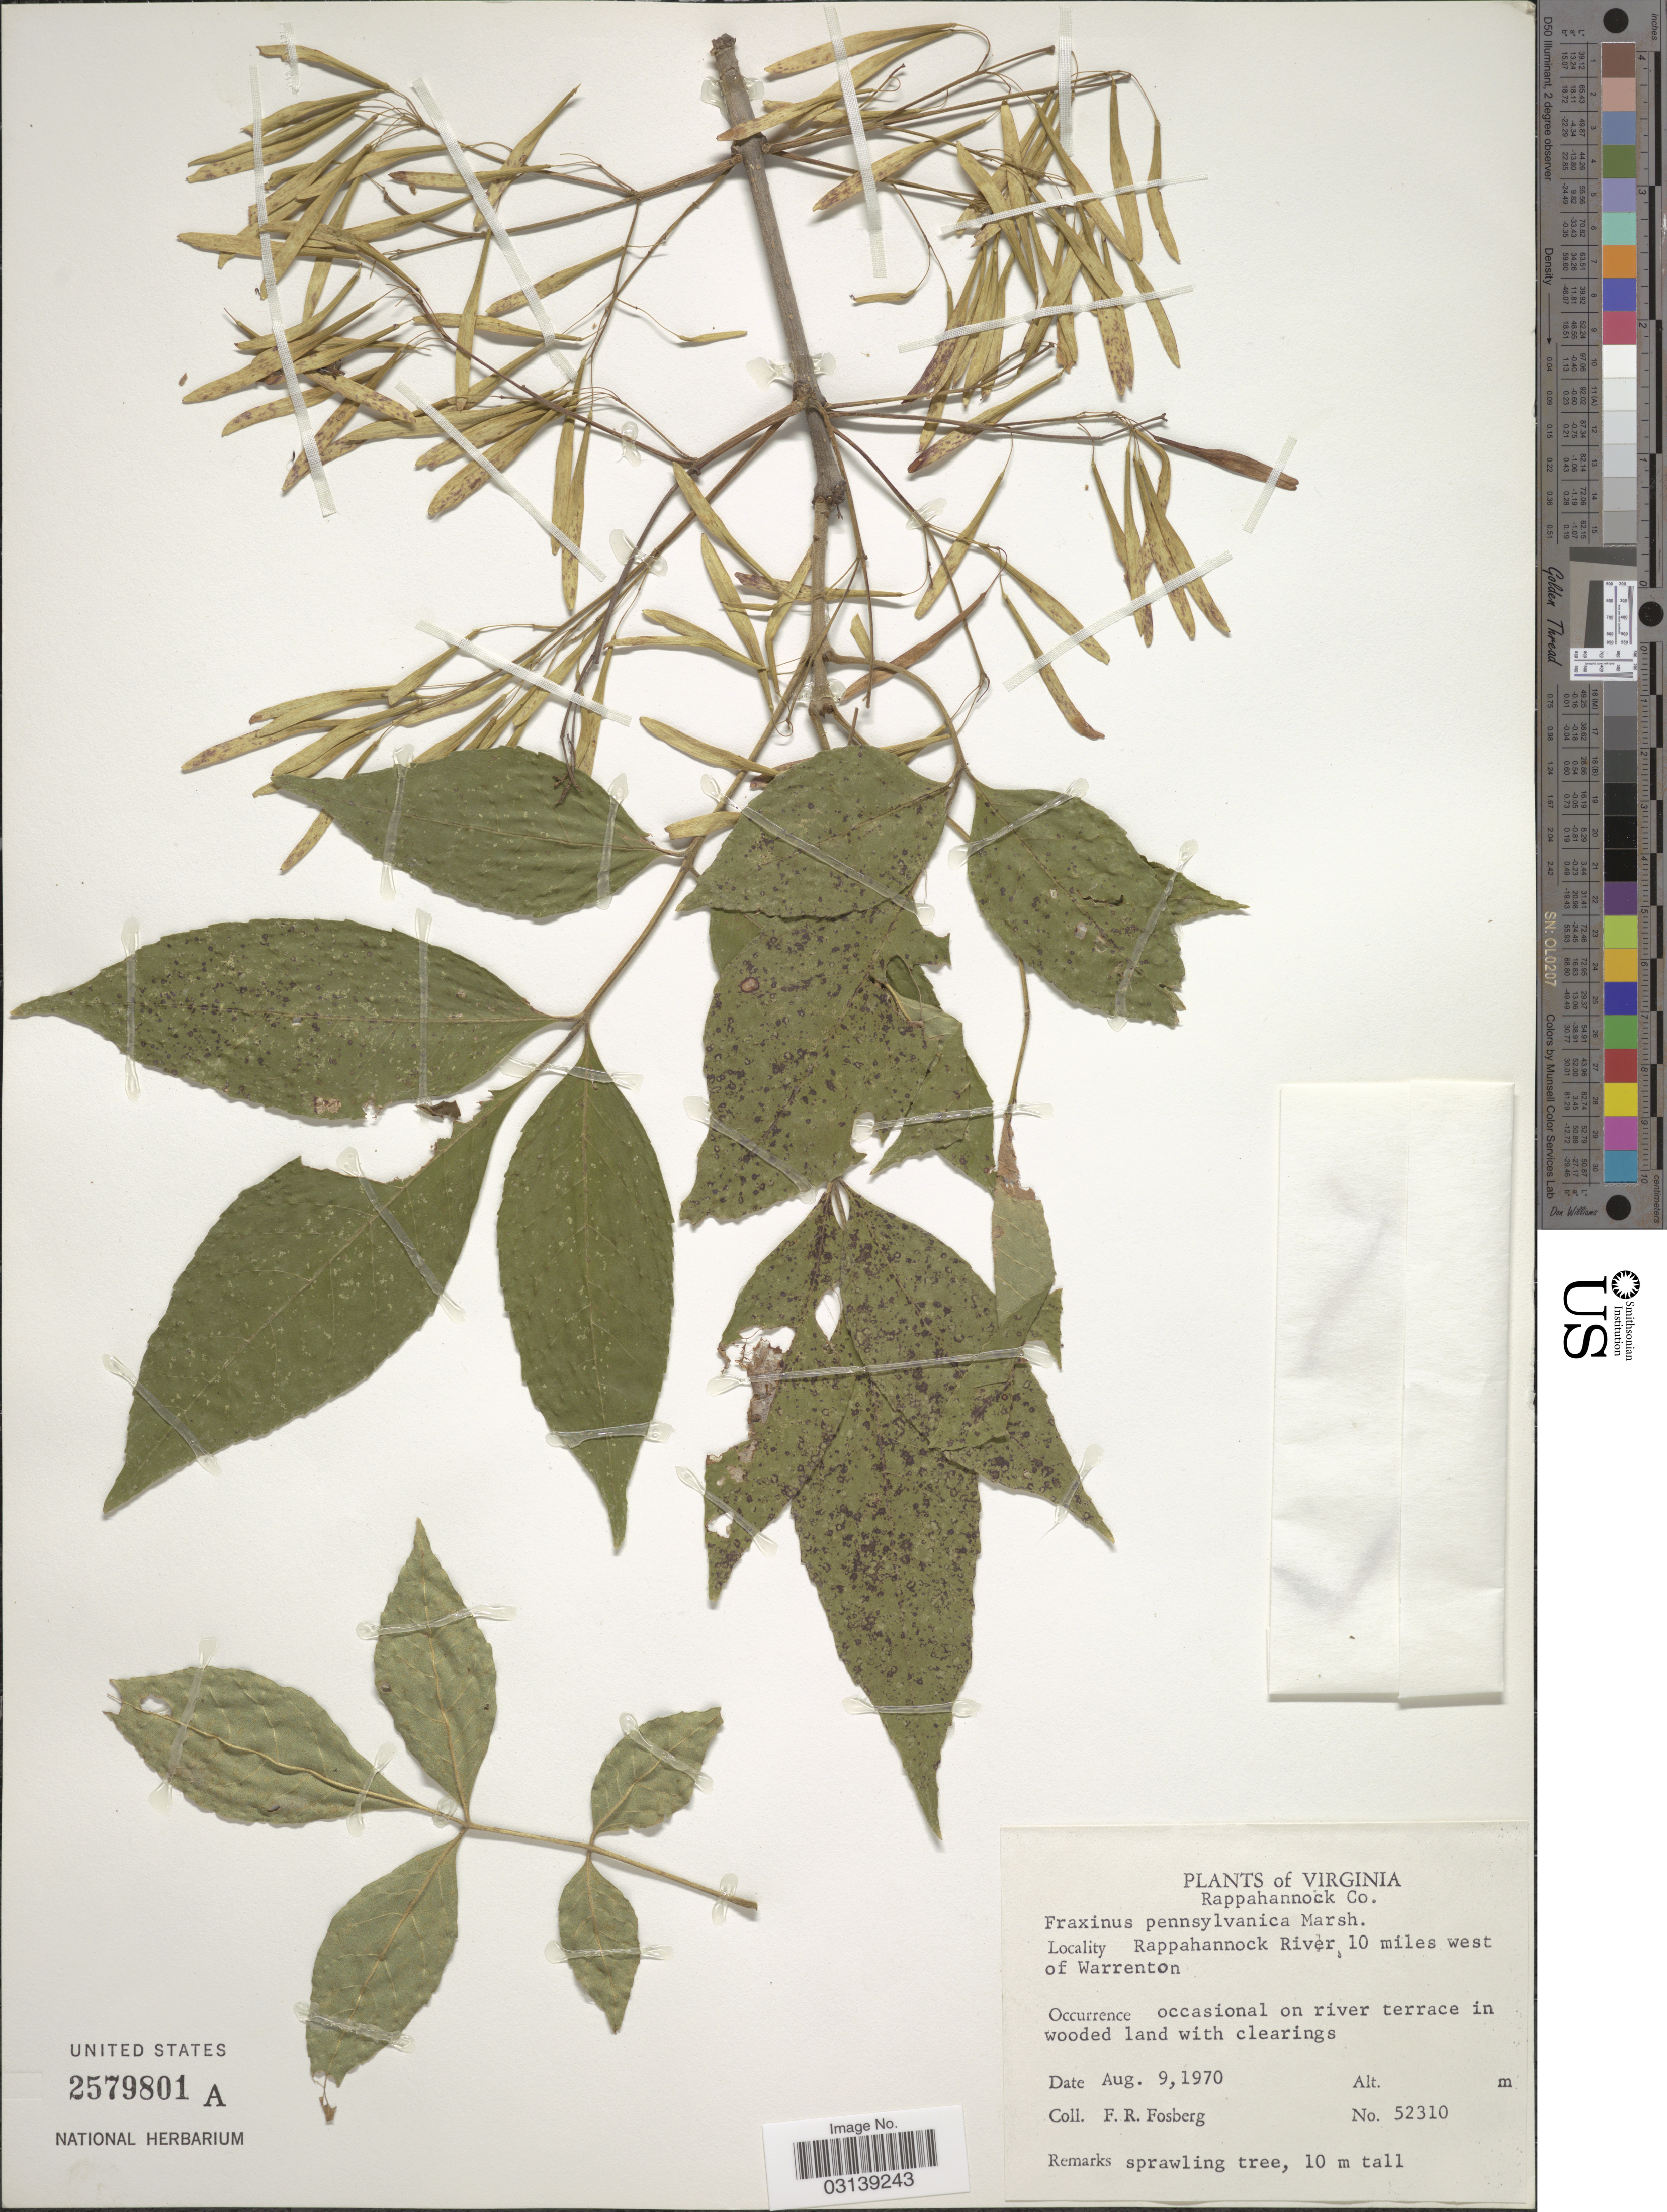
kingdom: Plantae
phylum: Tracheophyta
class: Magnoliopsida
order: Lamiales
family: Oleaceae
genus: Fraxinus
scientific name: Fraxinus pennsylvanica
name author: Marshall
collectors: F. R. Fosberg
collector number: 52310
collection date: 1970-08-09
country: United States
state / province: Virginia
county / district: Rappahannock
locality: Rappahannock River10 miles west of Warrenton.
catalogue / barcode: US 2579801A